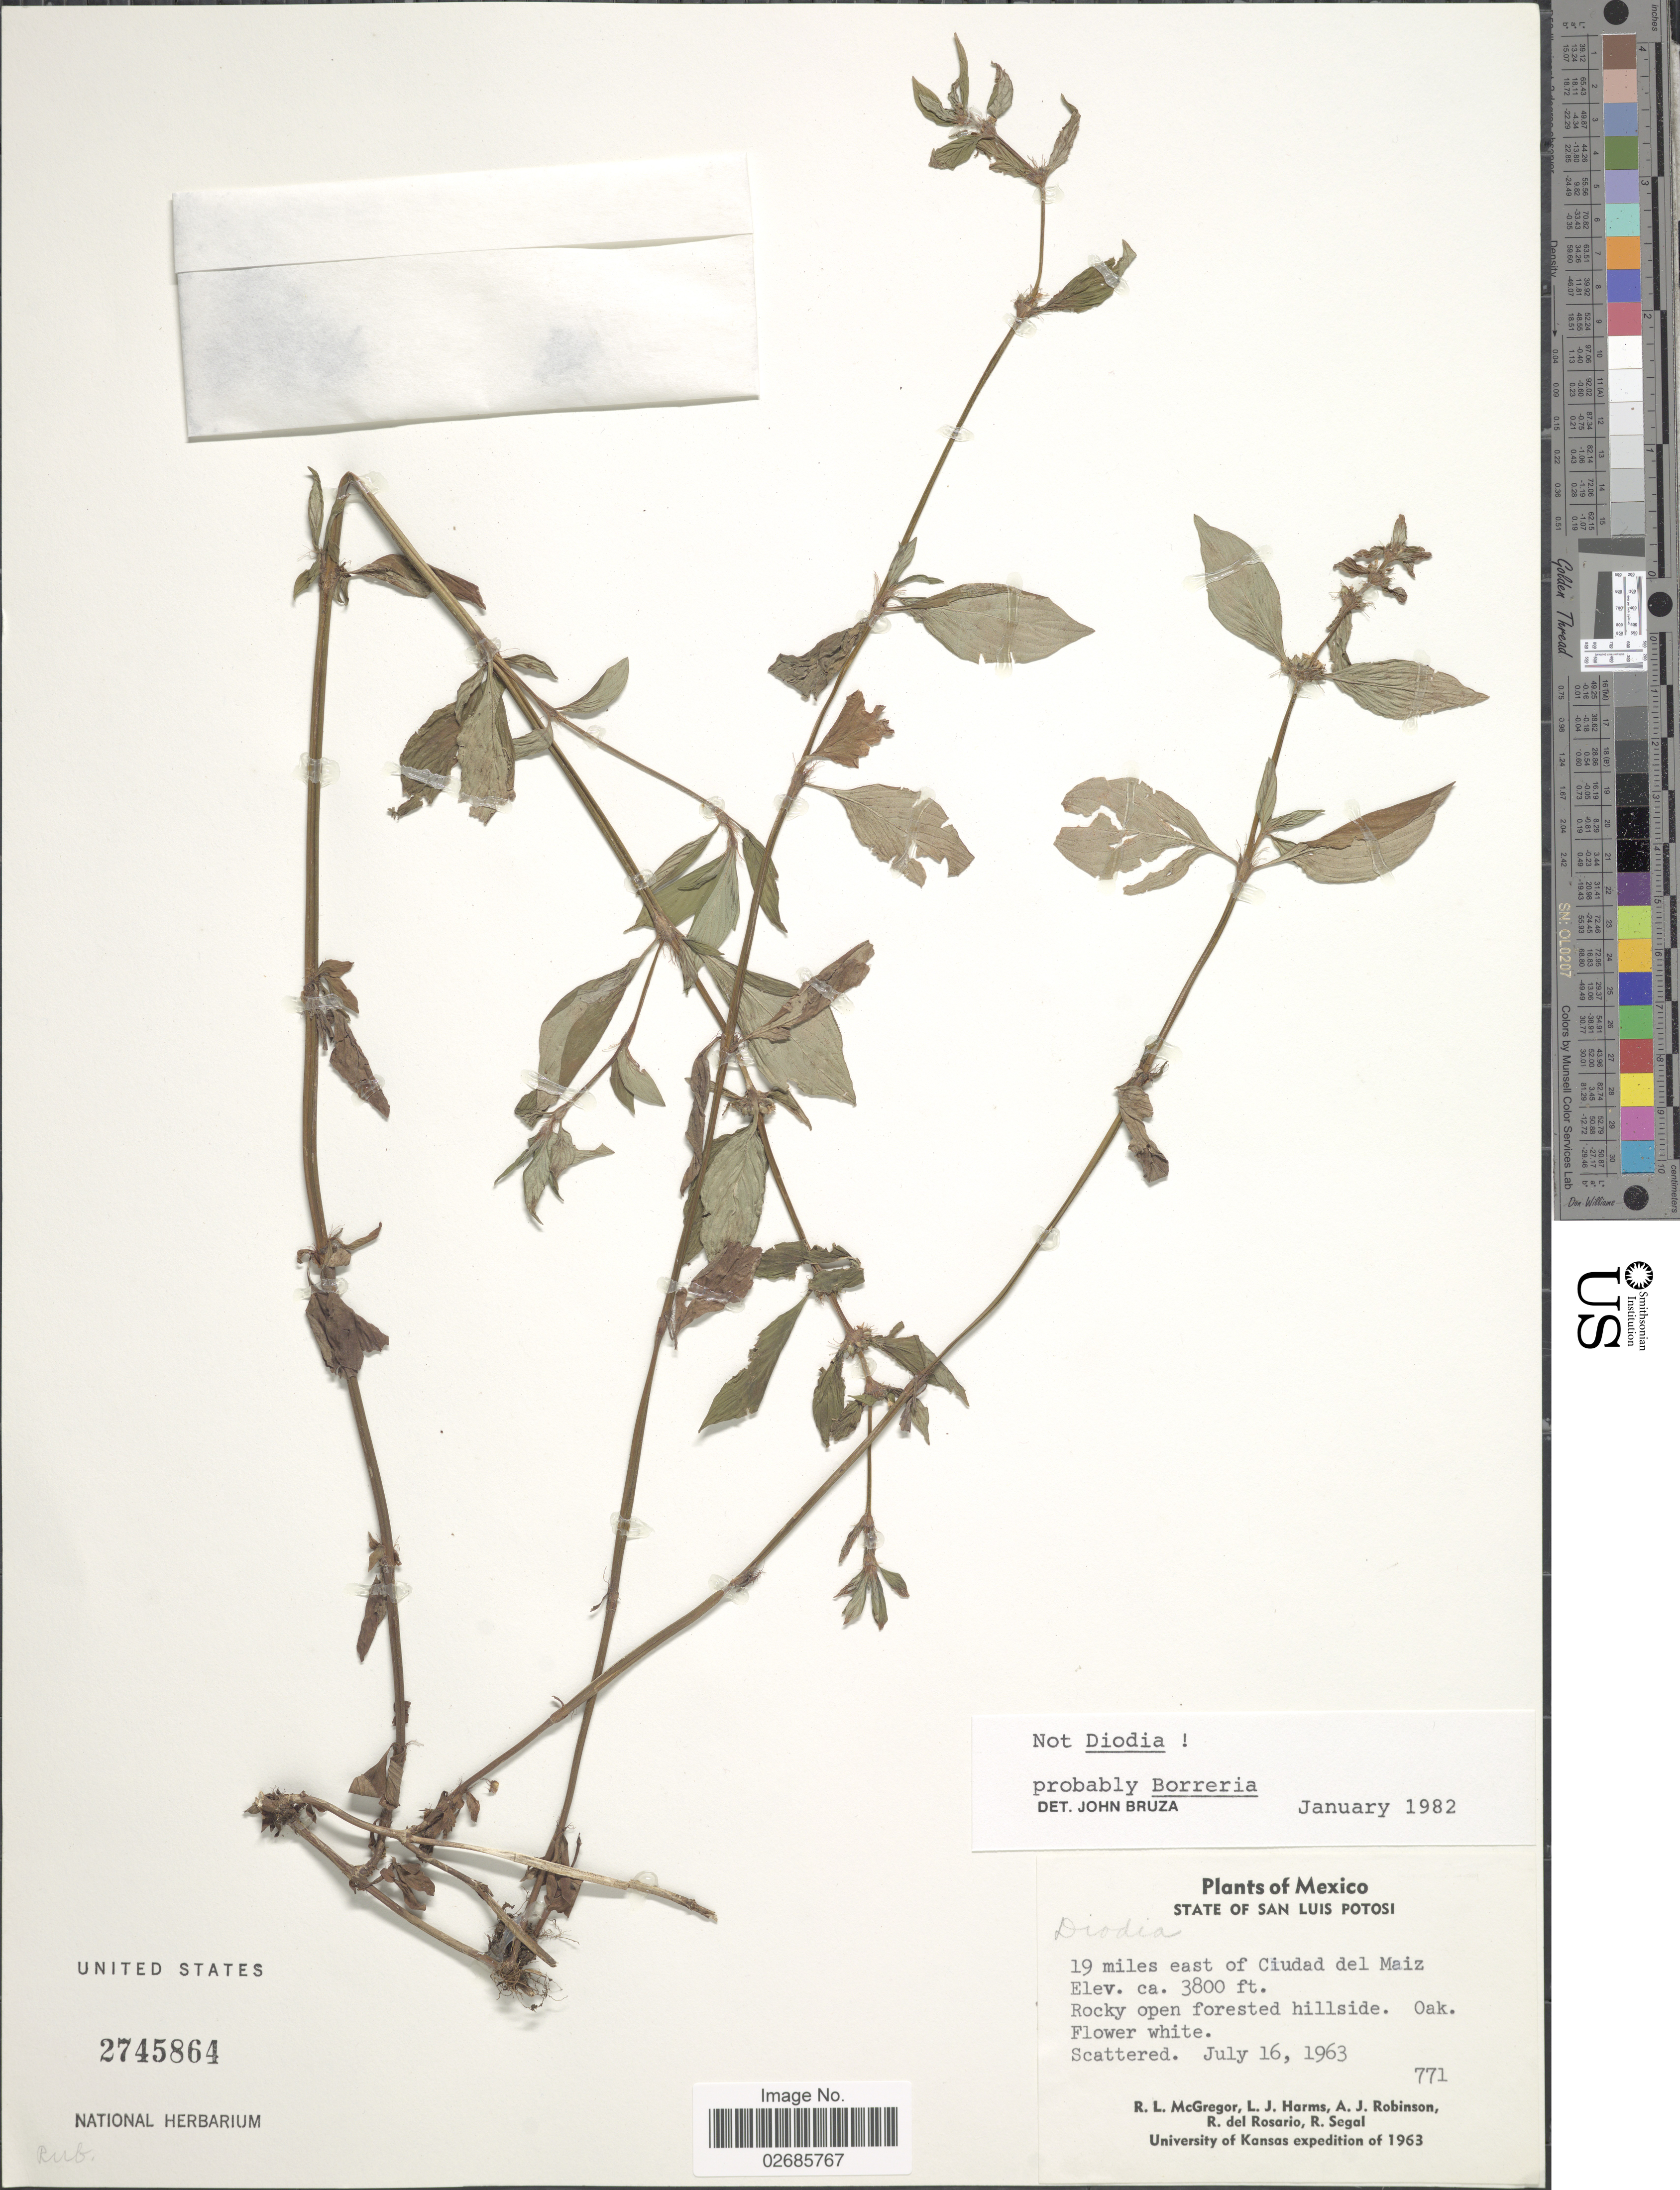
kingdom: Plantae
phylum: Tracheophyta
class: Magnoliopsida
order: Gentianales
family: Rubiaceae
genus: Borreria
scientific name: Borreria sp.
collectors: R. McGregor, L. Harms, A. J.Robinson, R. del Rosario & R. Segal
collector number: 771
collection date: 1963-07-16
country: Mexico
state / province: San Luis Potosí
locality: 19 miles east of Ciudad del Maiz, Rocky open forested hillside. Oak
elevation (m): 1158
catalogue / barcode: US 2745864